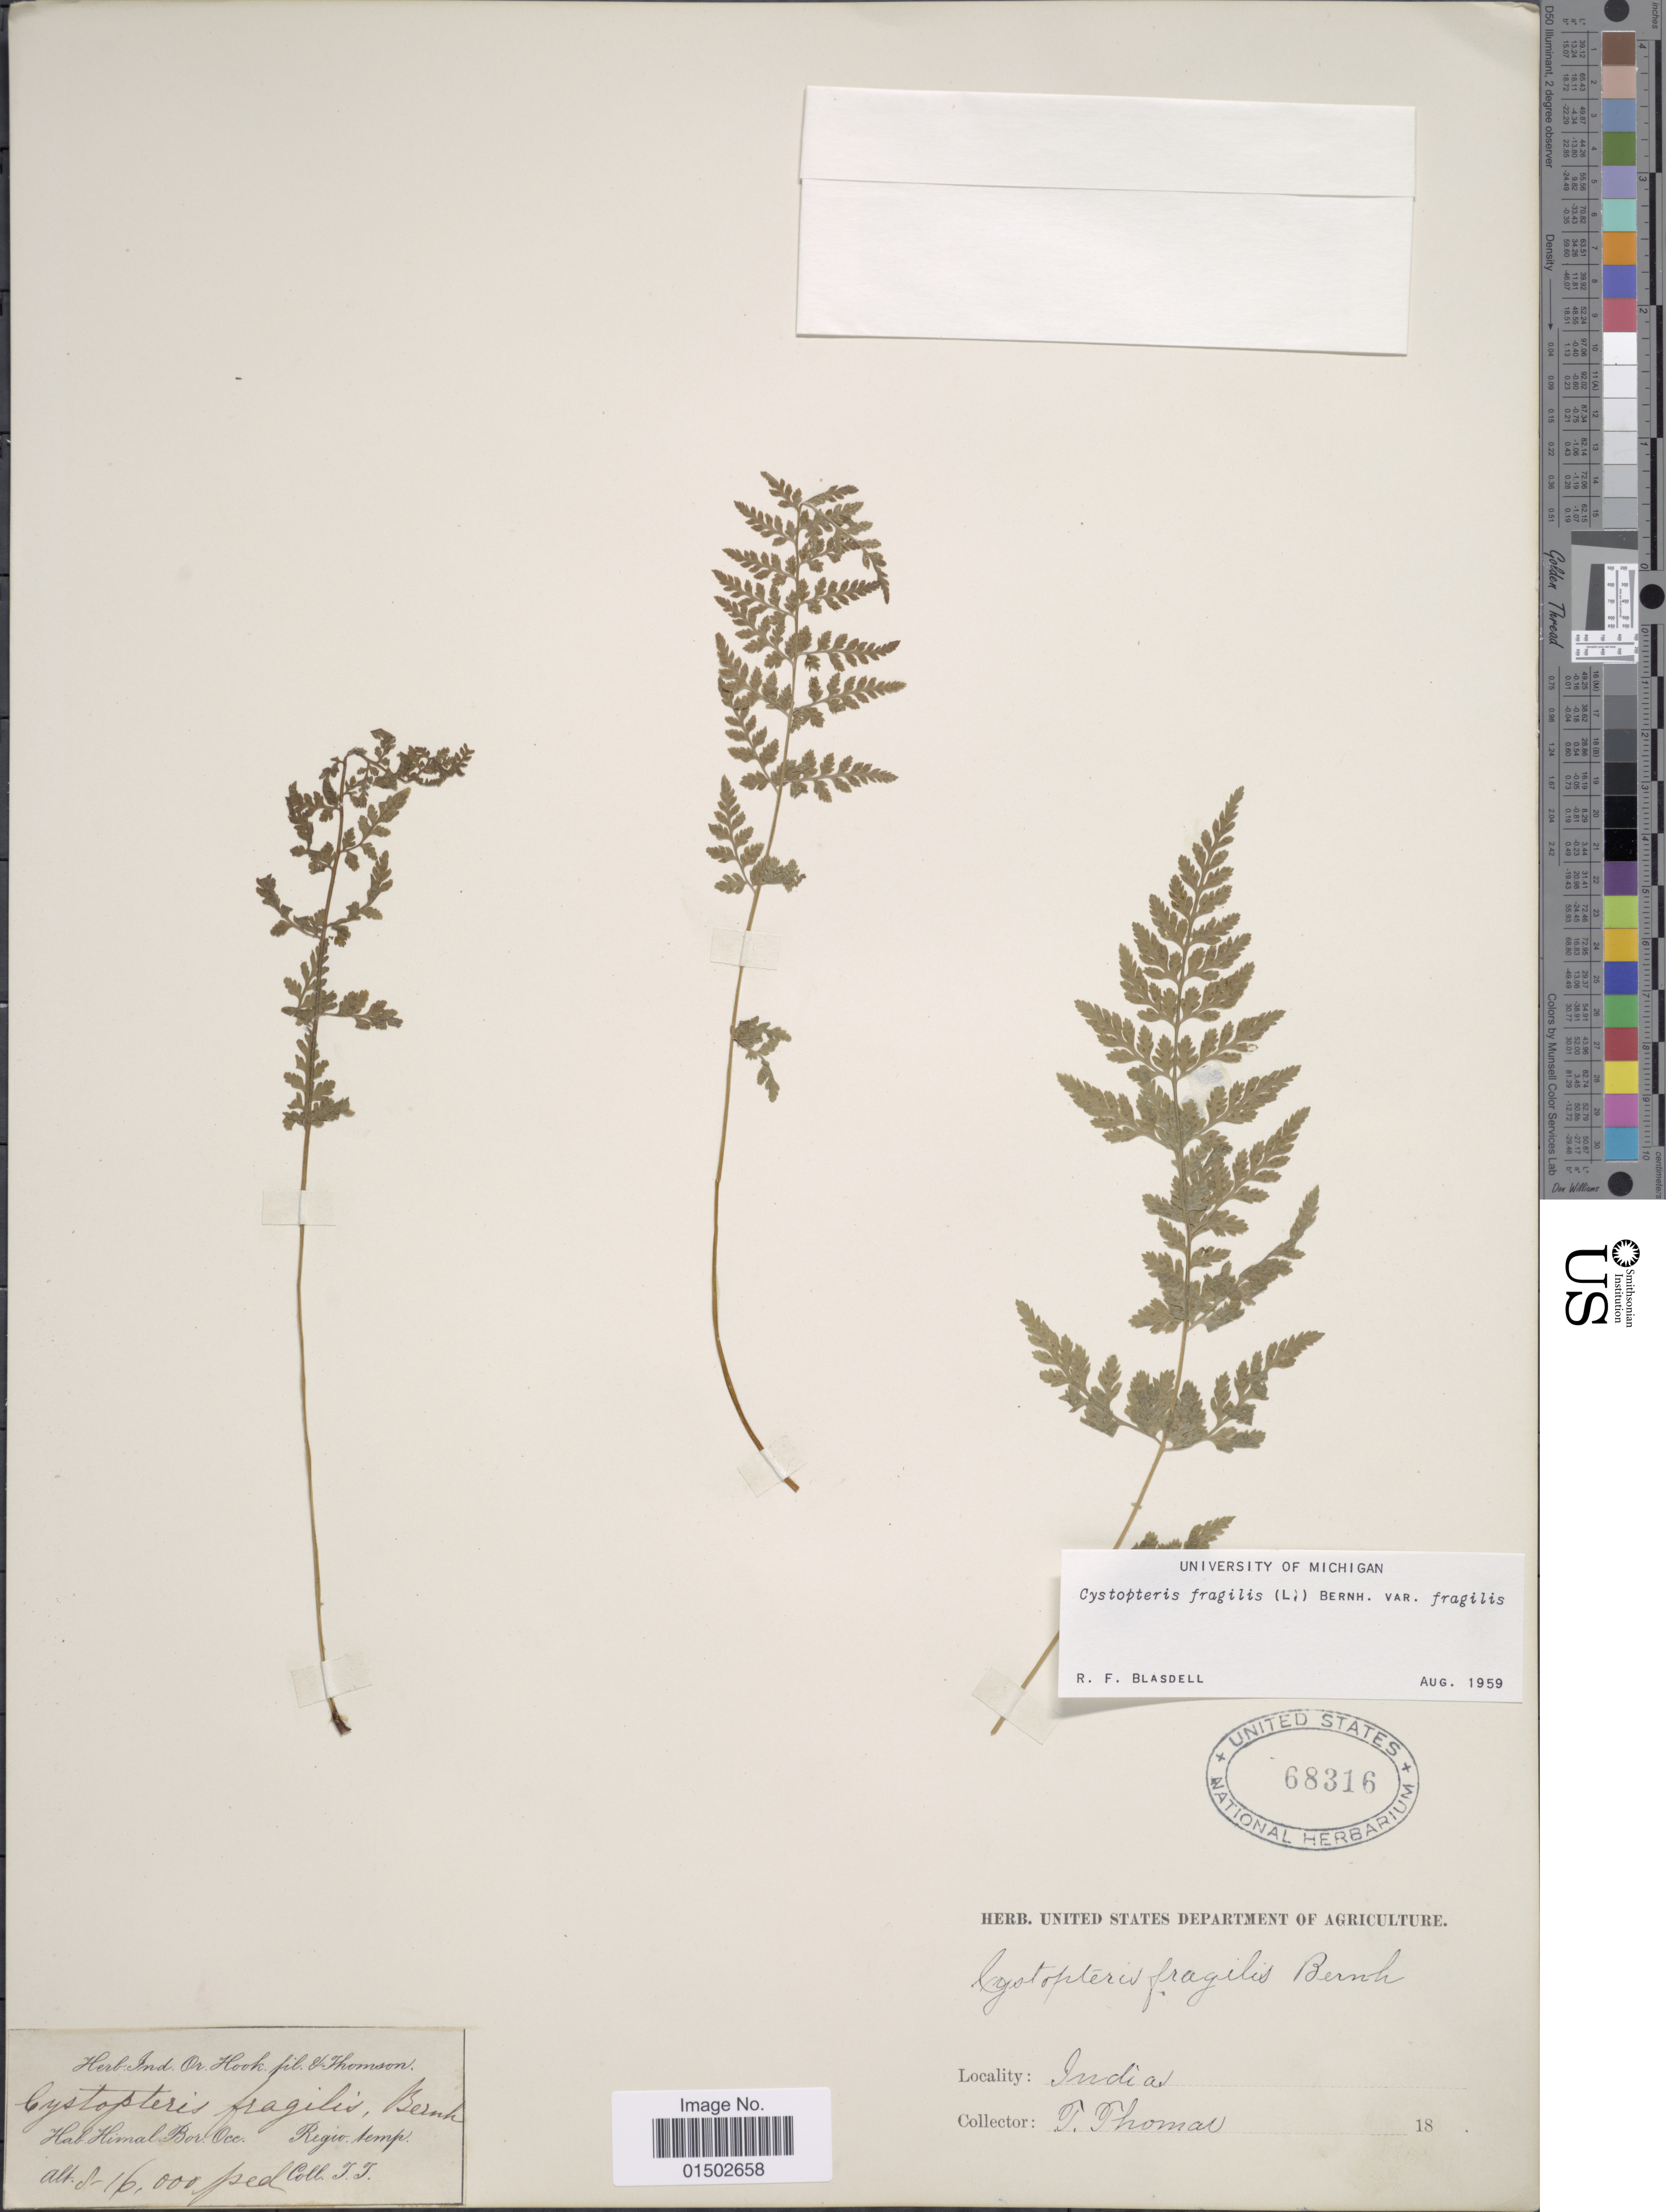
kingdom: Plantae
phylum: Tracheophyta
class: Polypodiopsida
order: Polypodiales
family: Cystopteridaceae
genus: Cystopteris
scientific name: Cystopteris fragilis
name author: (L.) Bernh.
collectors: T. Thomas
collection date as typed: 18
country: India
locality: Himal. Bor. Occ.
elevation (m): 2438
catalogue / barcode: US 68316